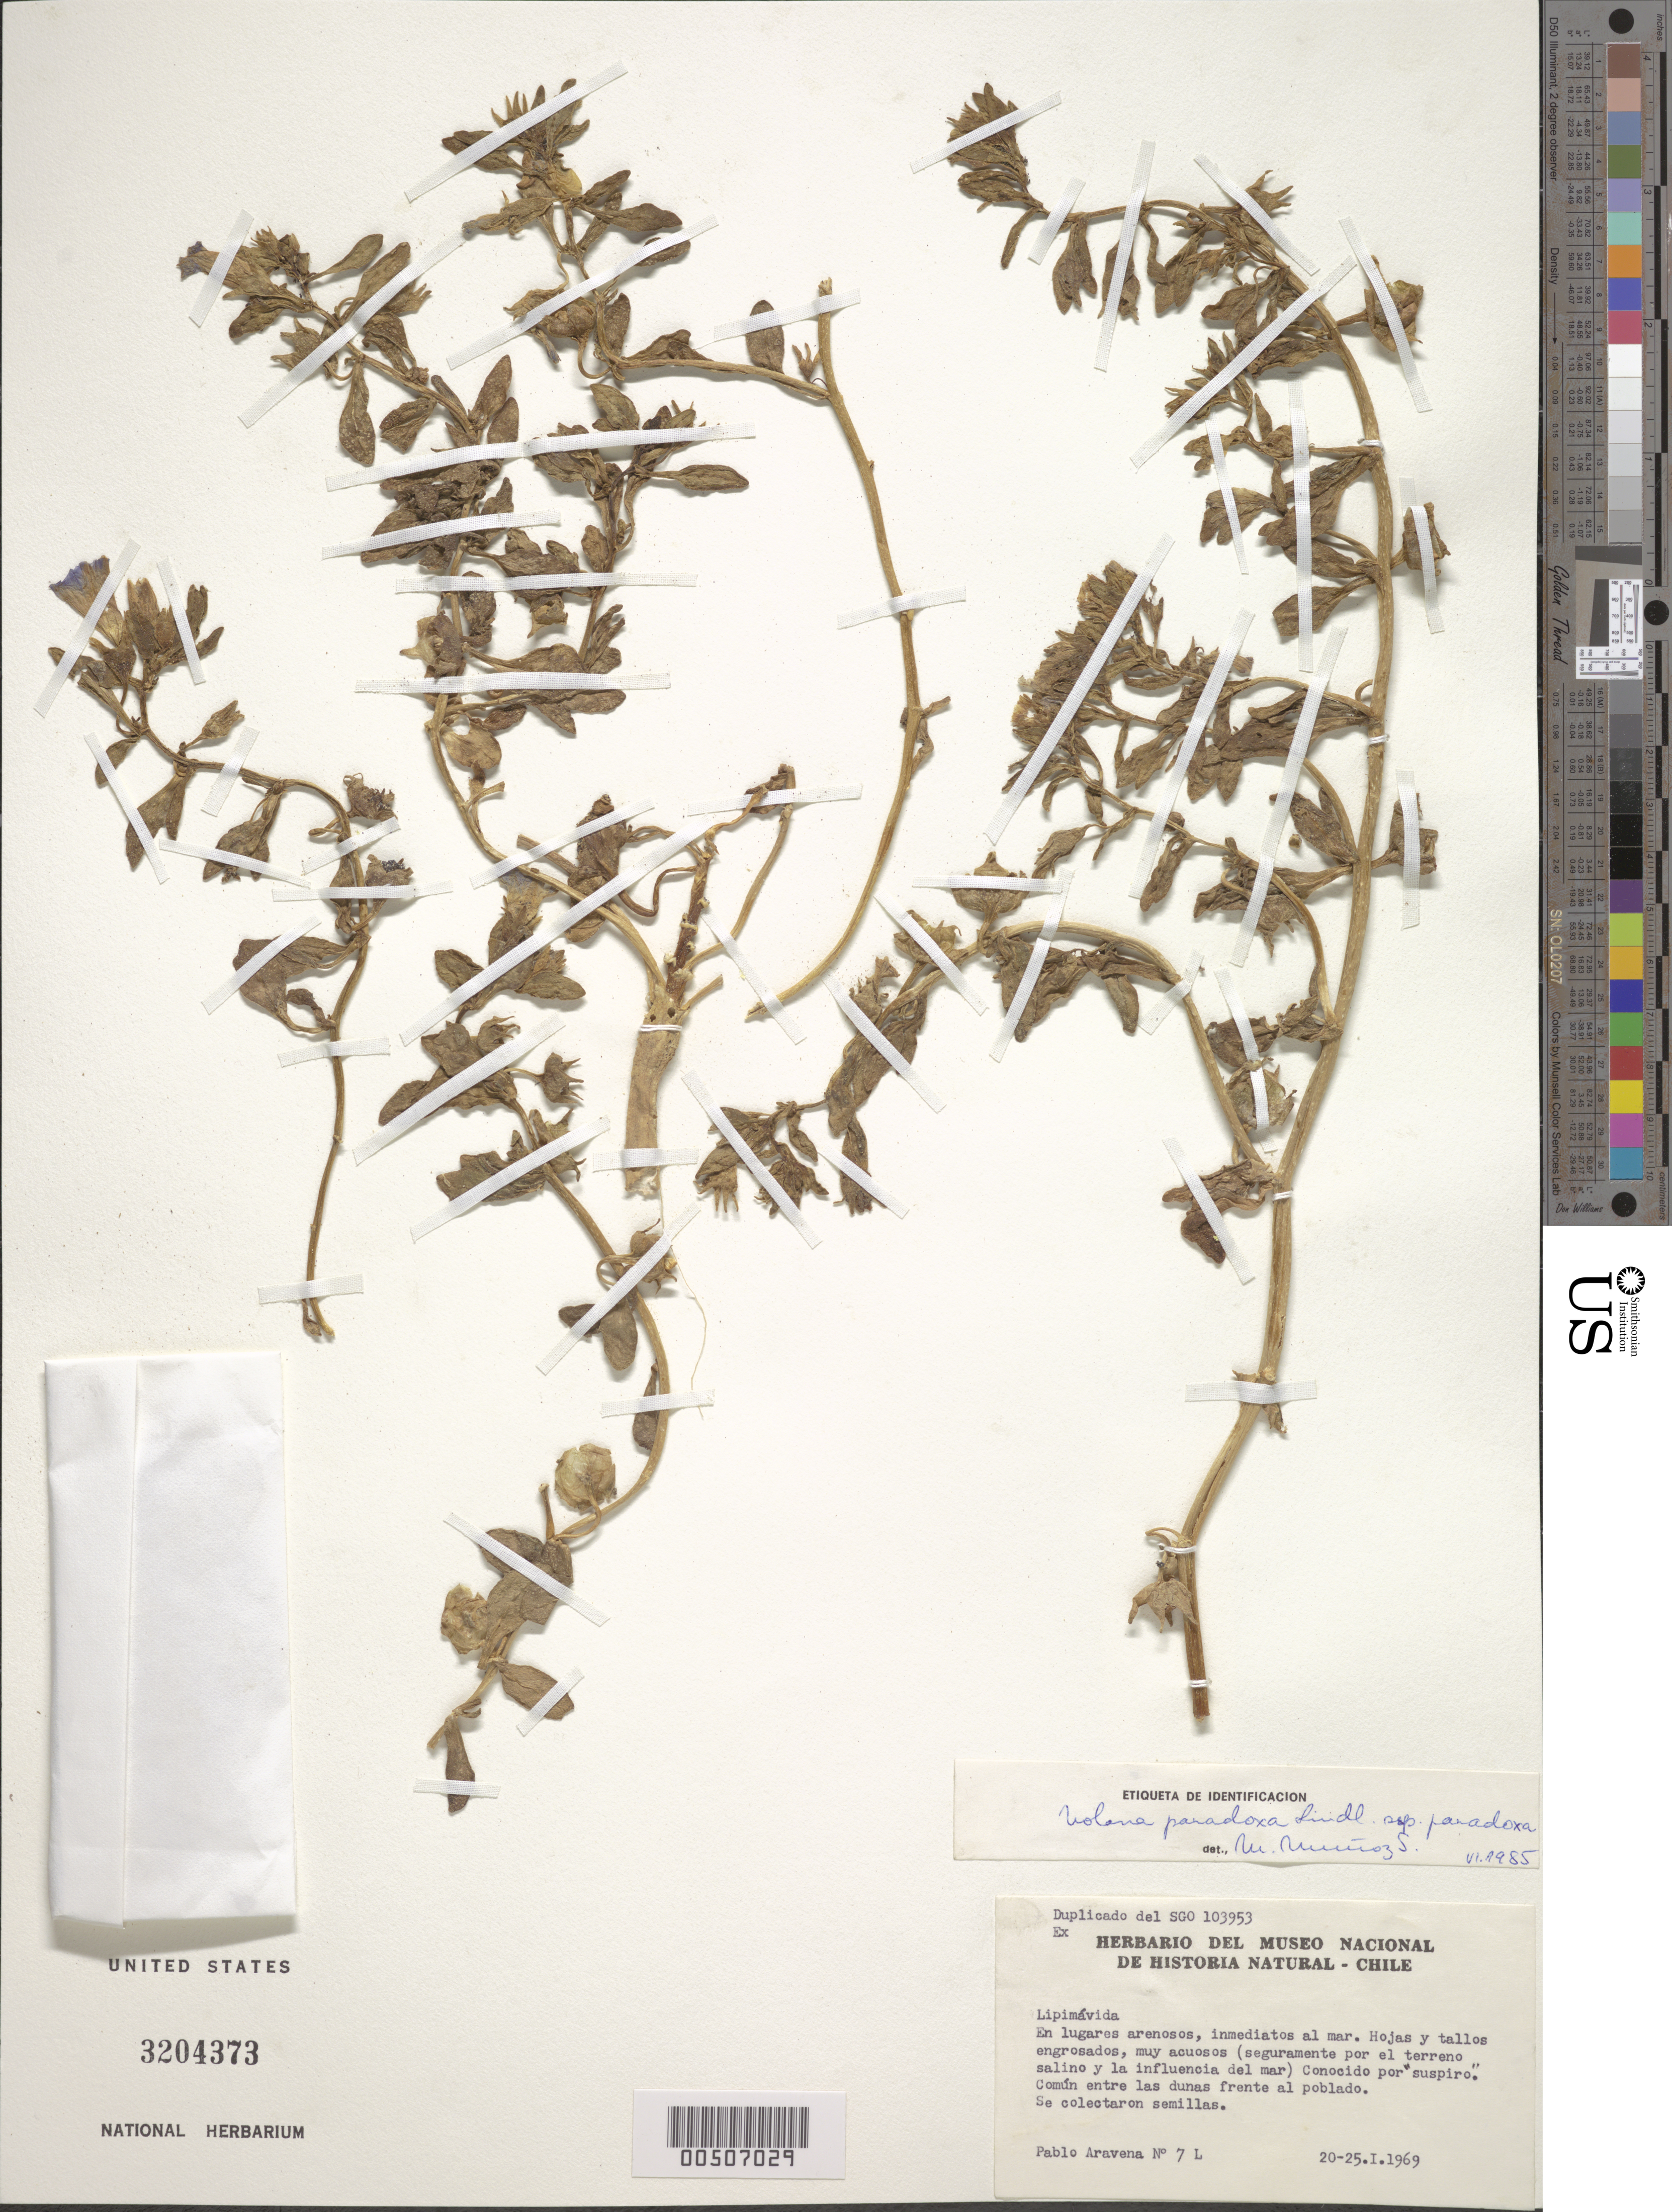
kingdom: Plantae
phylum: Tracheophyta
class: Magnoliopsida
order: Solanales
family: Solanaceae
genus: Nolana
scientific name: Nolana paradoxa subsp. paradoxa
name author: Lindl.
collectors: P. Aravena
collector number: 7l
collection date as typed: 20 Jan 1969 to 25 Jan 1969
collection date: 1969-01-20/1969-01-25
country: Chile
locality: Lipimavida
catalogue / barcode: US 3204373